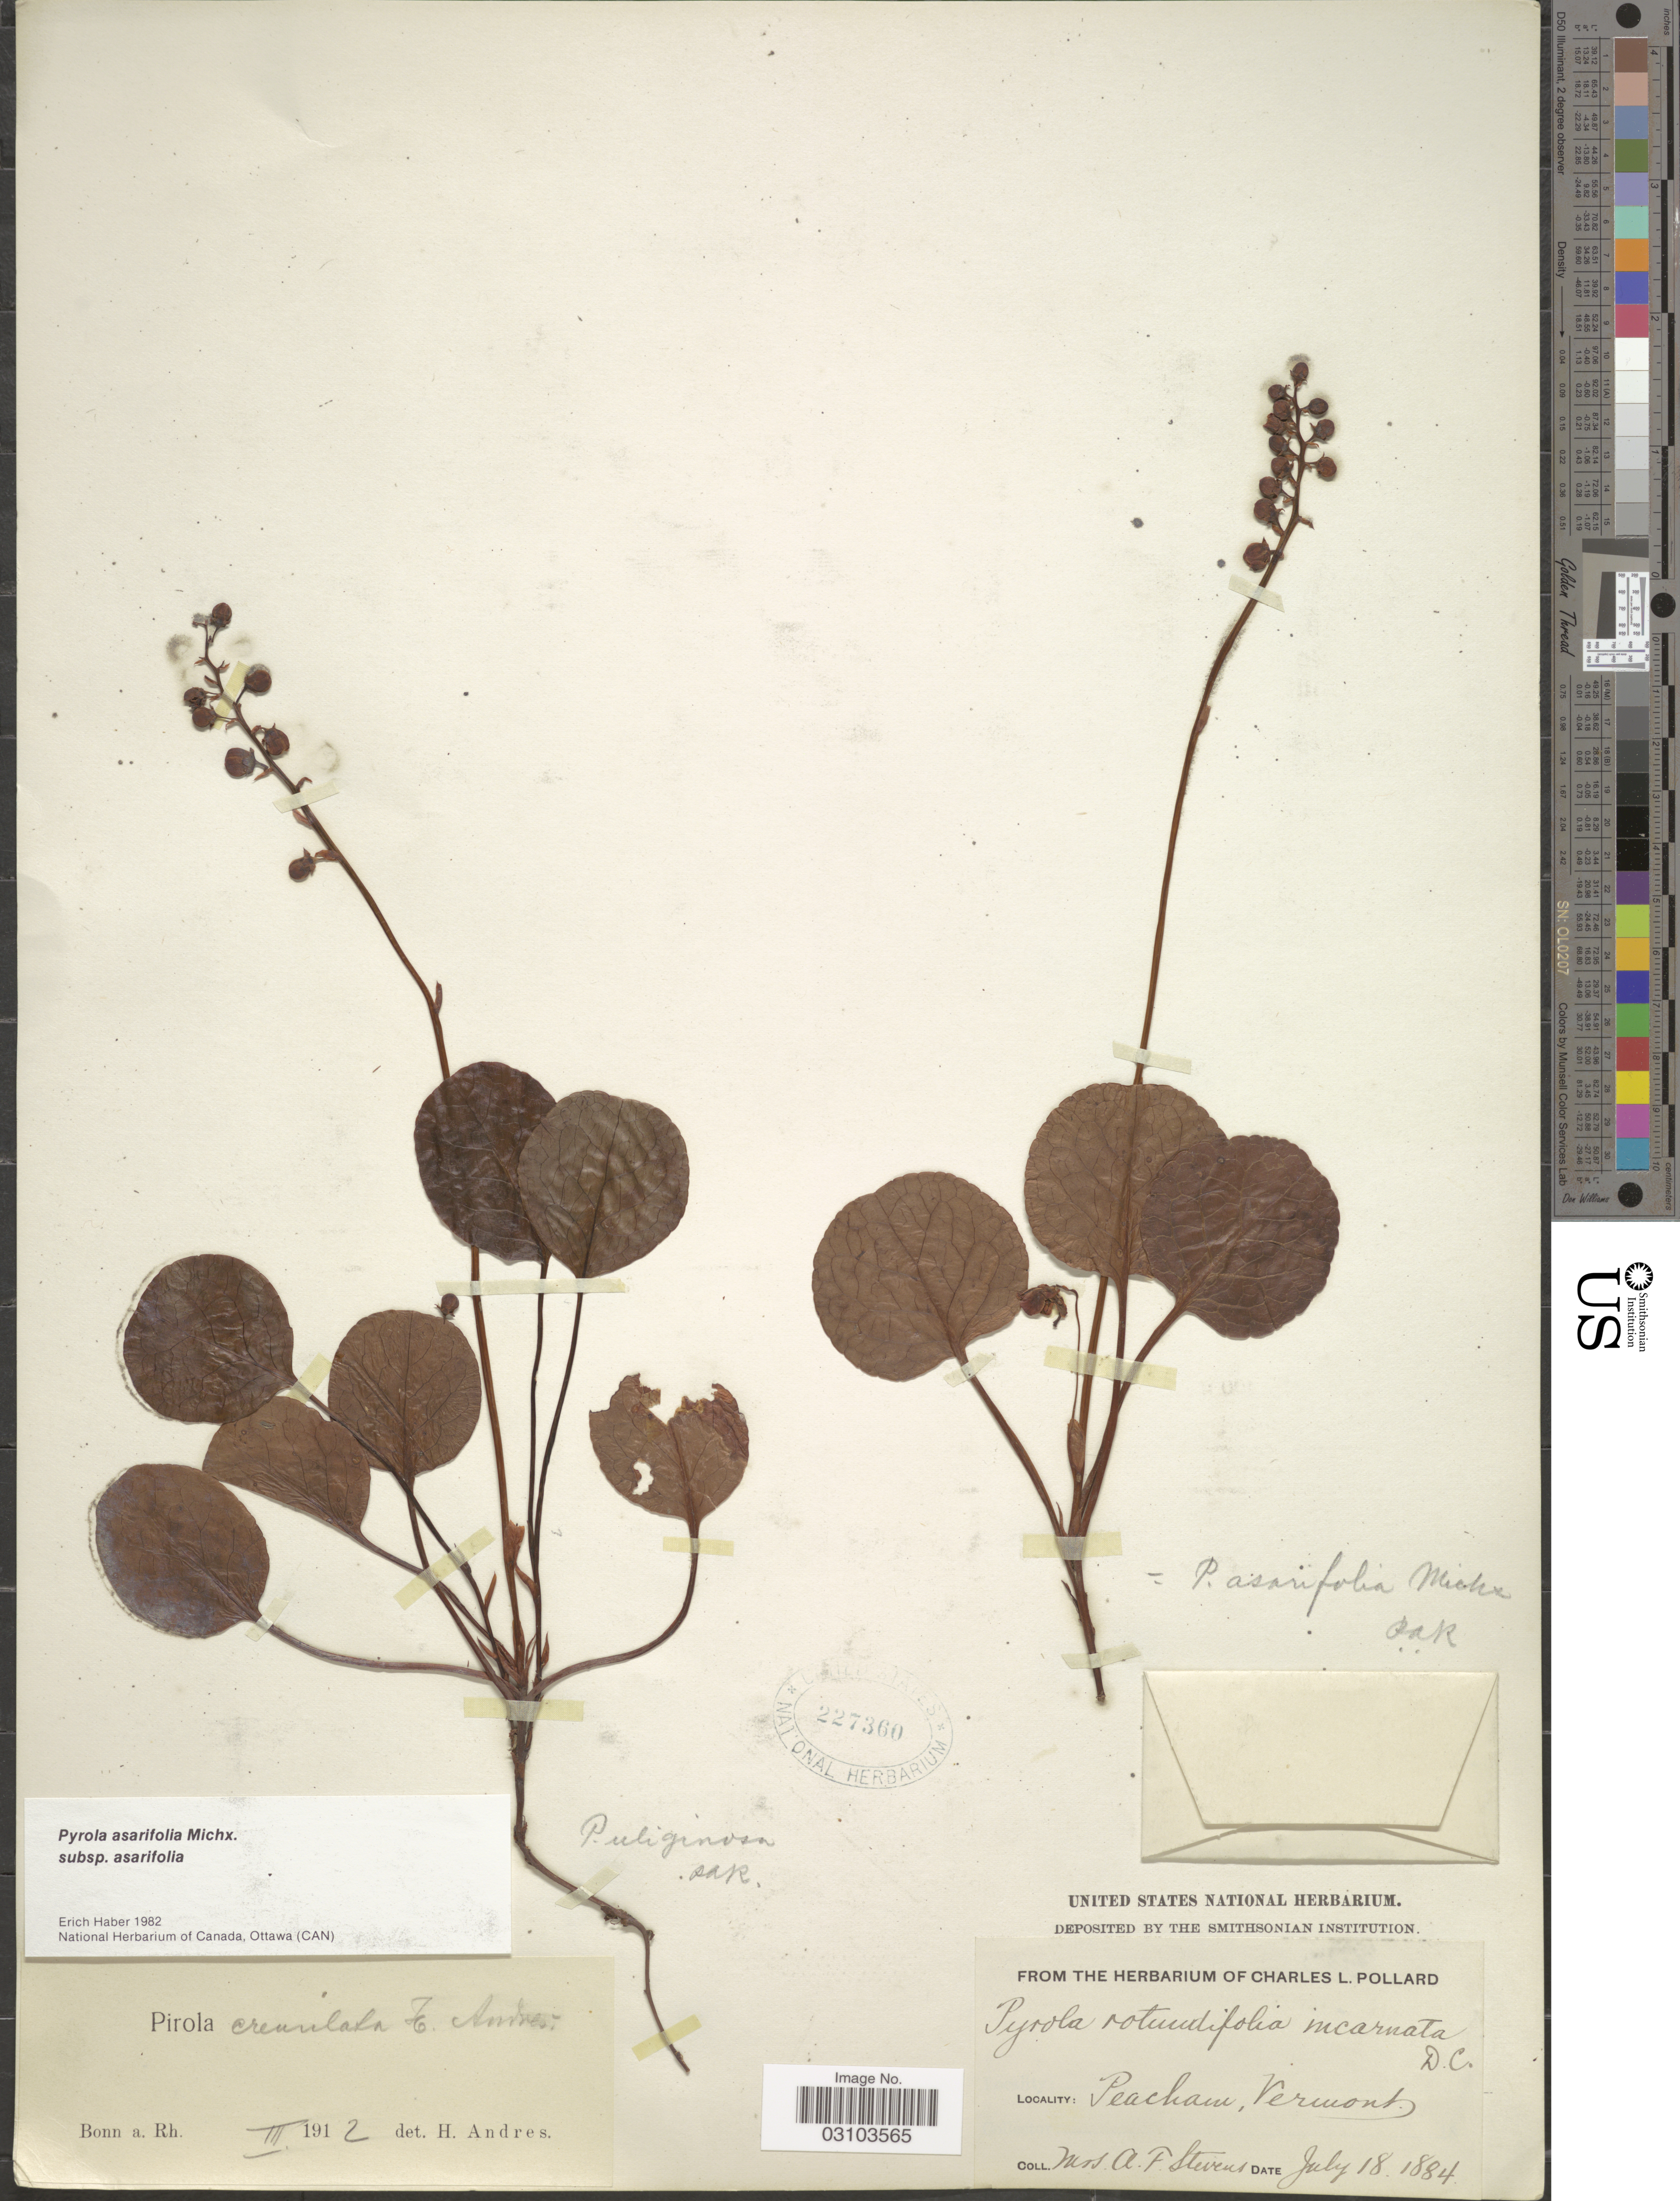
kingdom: Plantae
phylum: Tracheophyta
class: Magnoliopsida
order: Ericales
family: Ericaceae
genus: Pyrola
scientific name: Pyrola asarifolia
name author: Michx.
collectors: A. Stevens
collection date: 1884-07-18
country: United States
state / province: Vermont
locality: Peacham.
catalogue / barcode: US 227360